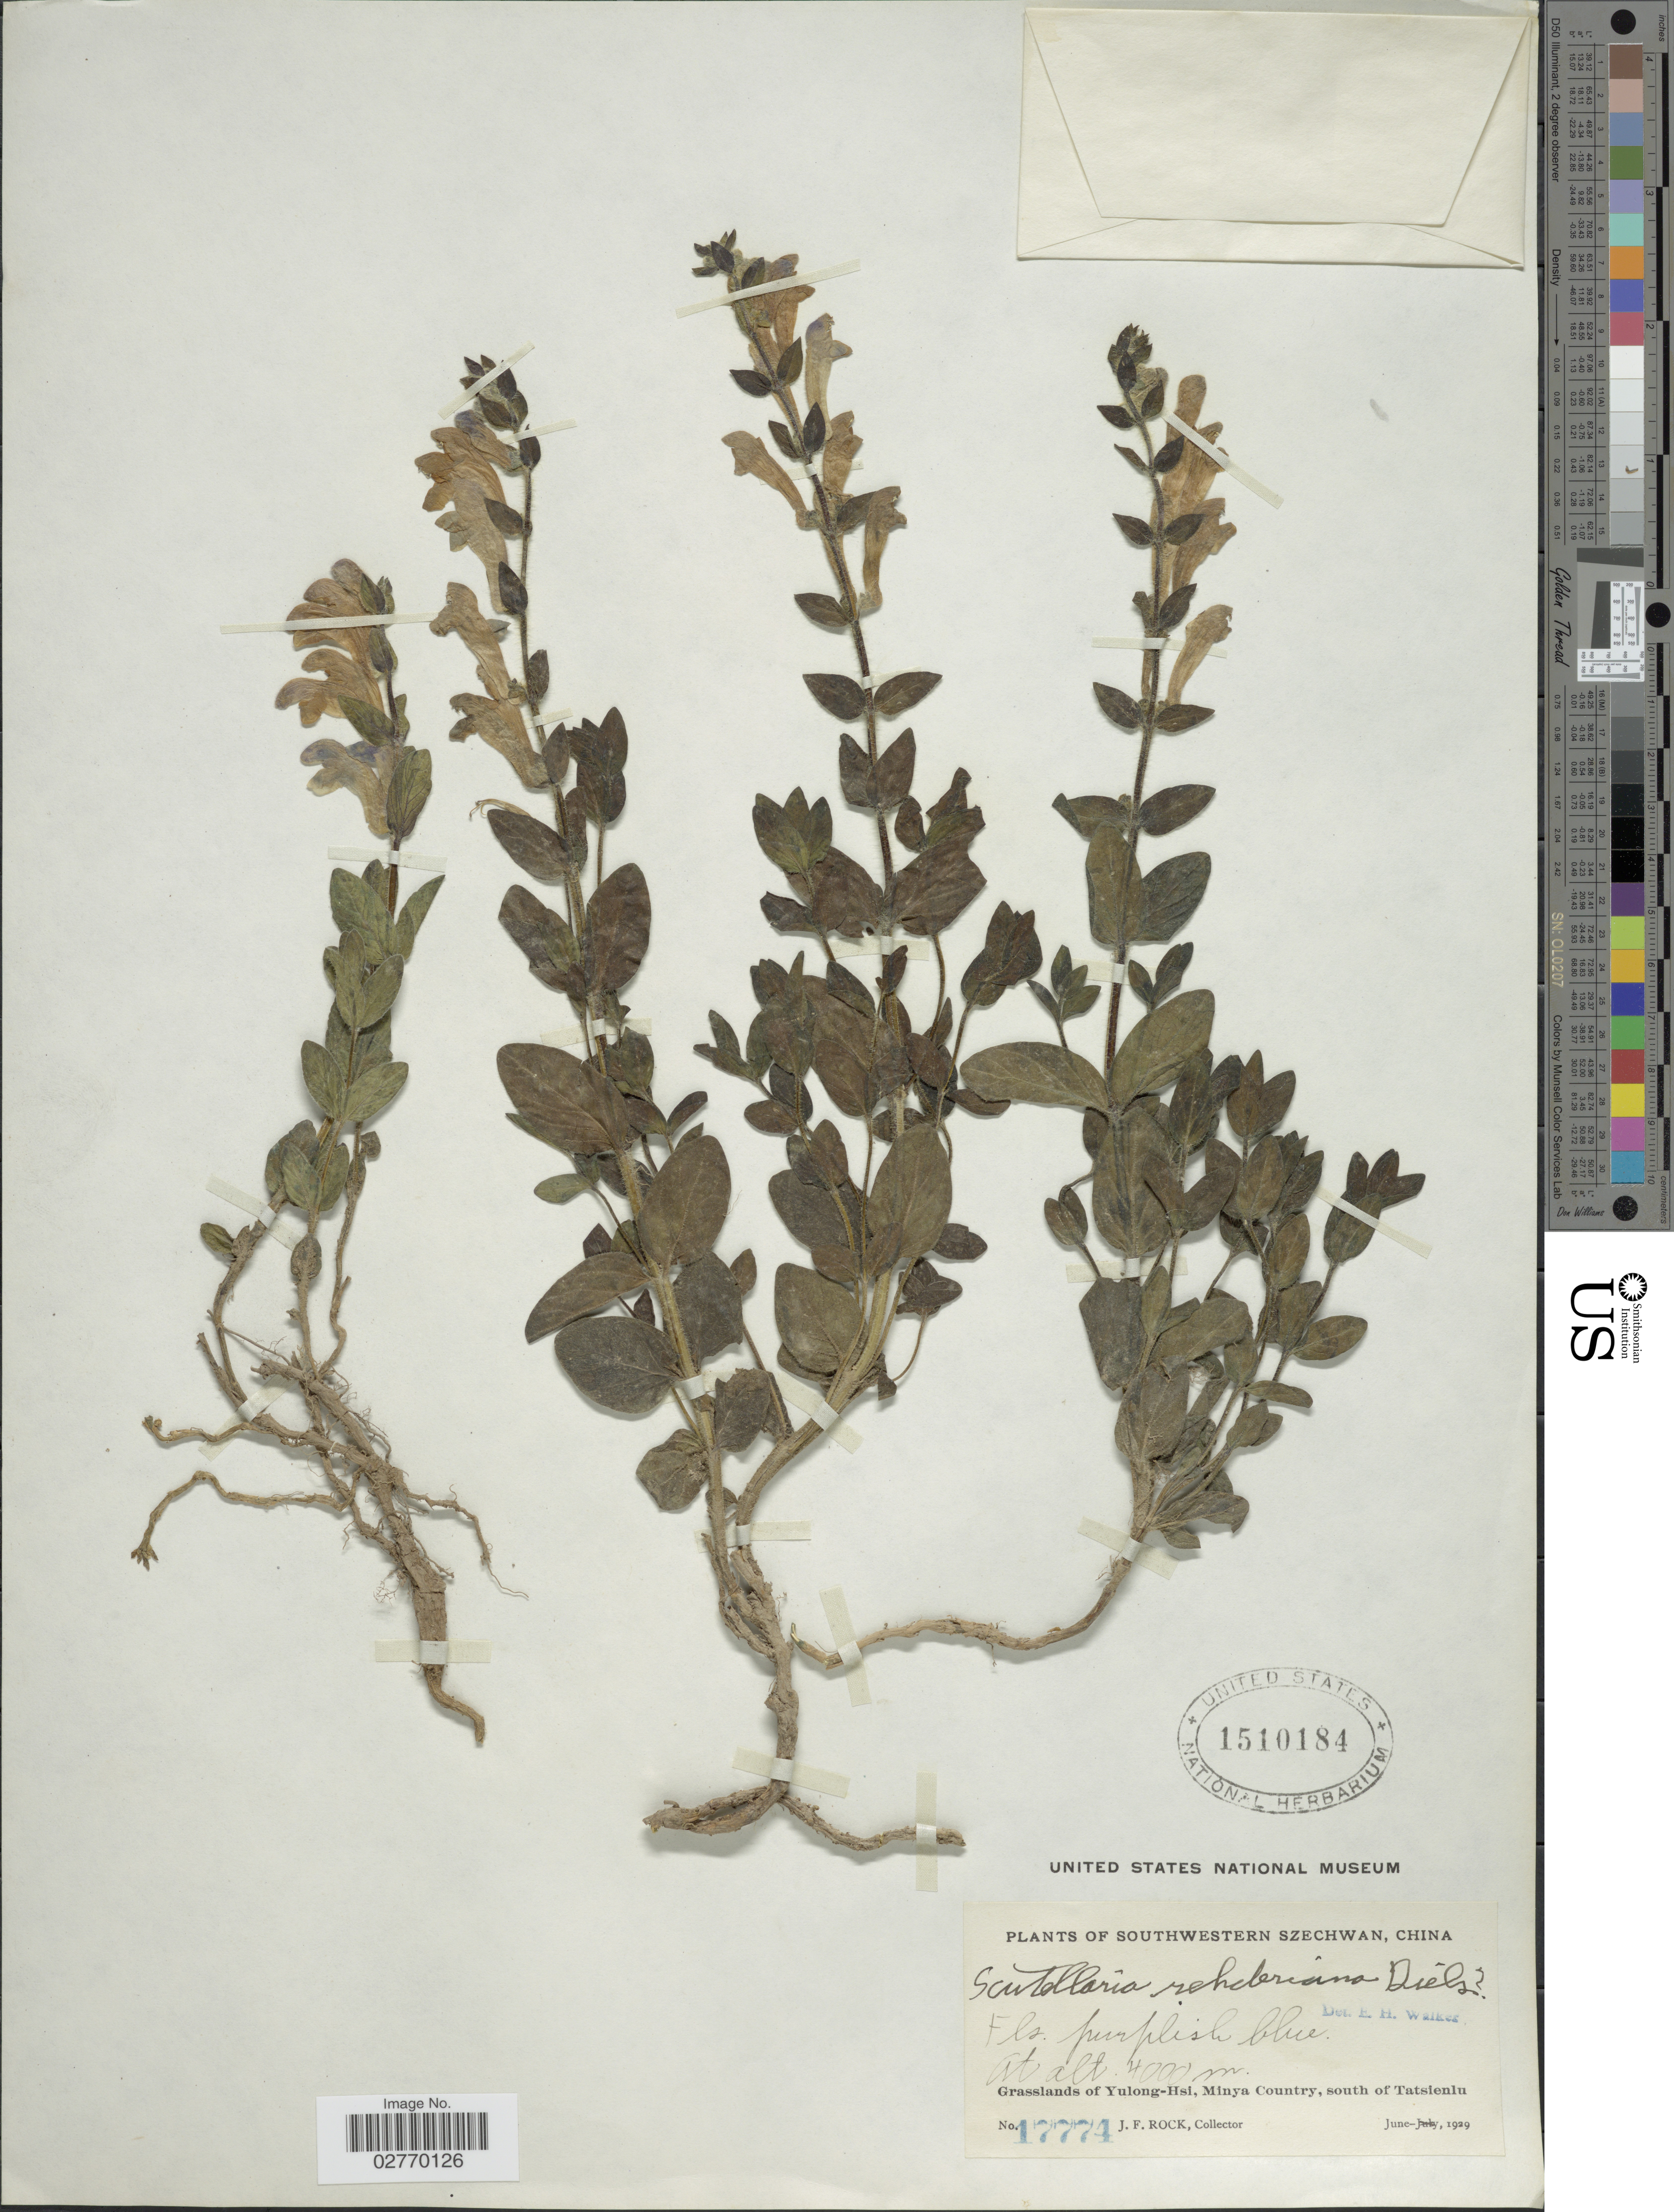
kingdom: Plantae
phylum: Tracheophyta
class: Magnoliopsida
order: Lamiales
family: Lamiaceae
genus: Scutellaria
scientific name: Scutellaria rehderiana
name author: Diels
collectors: J. Rock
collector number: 17774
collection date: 1929-06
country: China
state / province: Sichuan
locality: Southwestern Szechwan. Grasslands of Yulong-Hsi, Minya Country, south of Tatsienlu.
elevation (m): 4000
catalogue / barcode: US 1510184